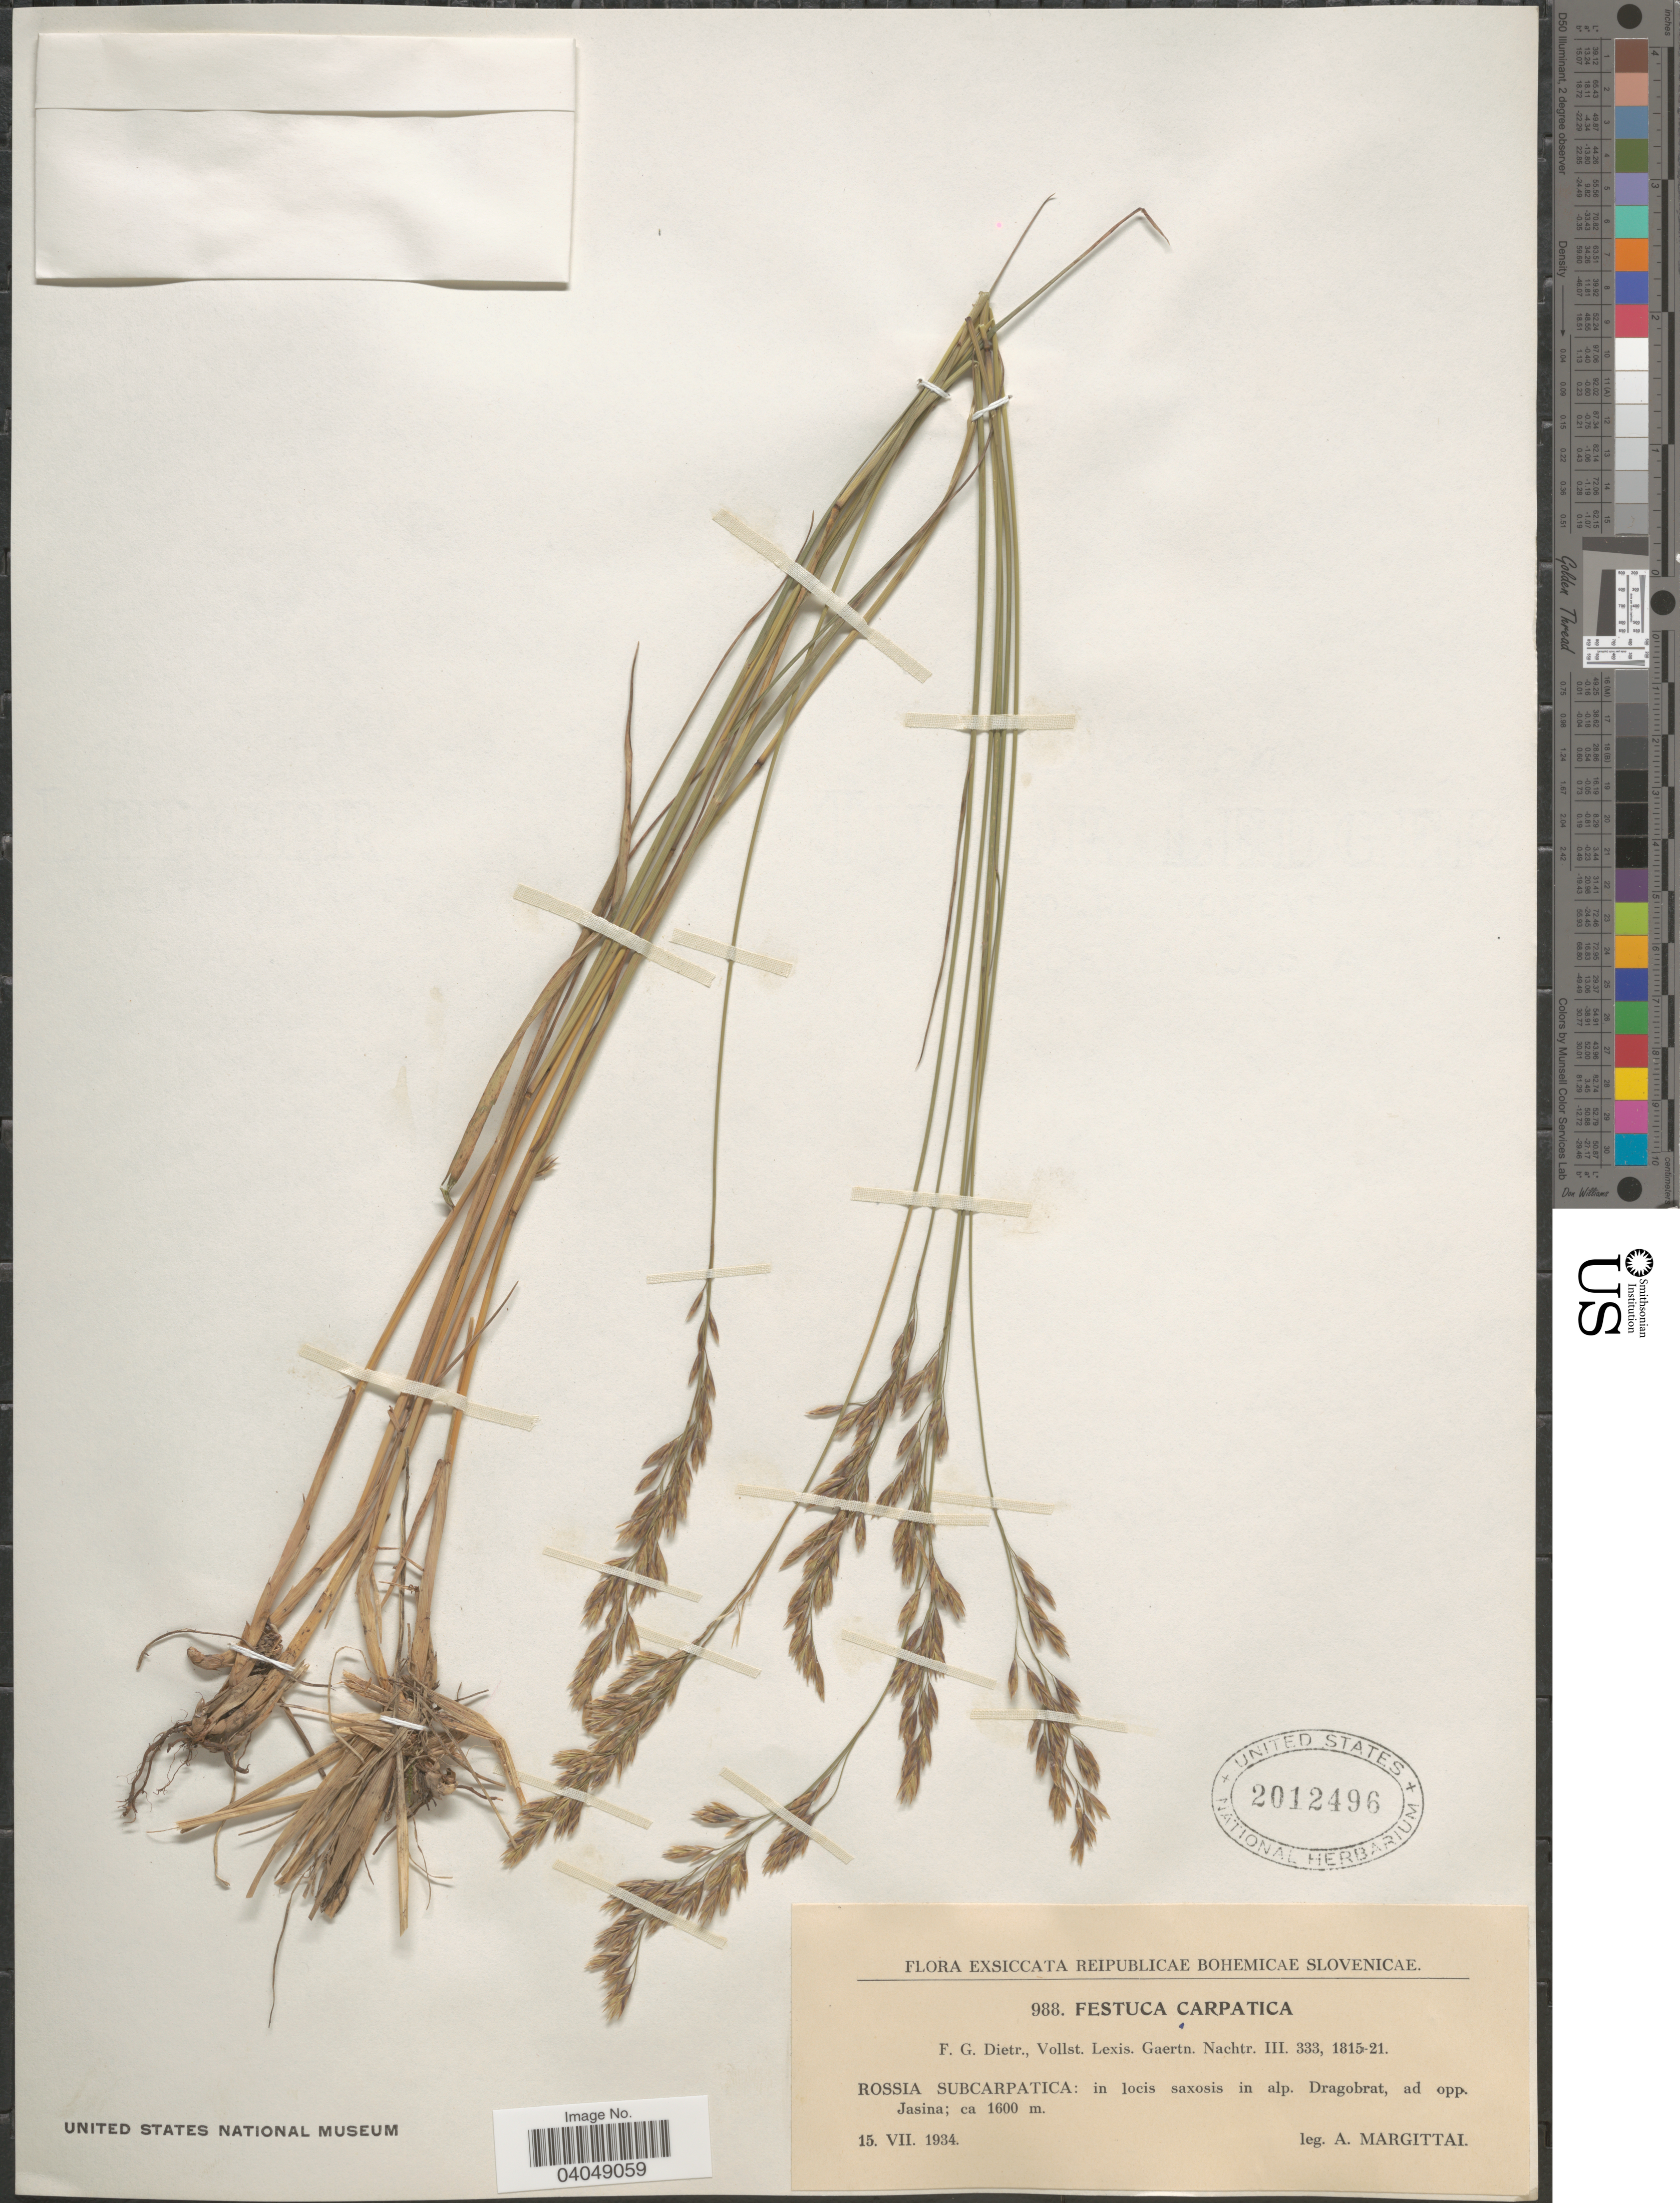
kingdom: Plantae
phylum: Tracheophyta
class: Liliopsida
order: Poales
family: Poaceae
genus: Festuca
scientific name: Festuca carpatica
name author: F. Dietr.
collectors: A. Margittal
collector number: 988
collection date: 1934-07-15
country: Ukraine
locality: Reipublicae Bohemicae Slovenicae. Rossia Subcarpatica: in locis saxosis in alp. Dragobrat, ad opp. Jasina.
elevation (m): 1600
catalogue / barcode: US 2012496